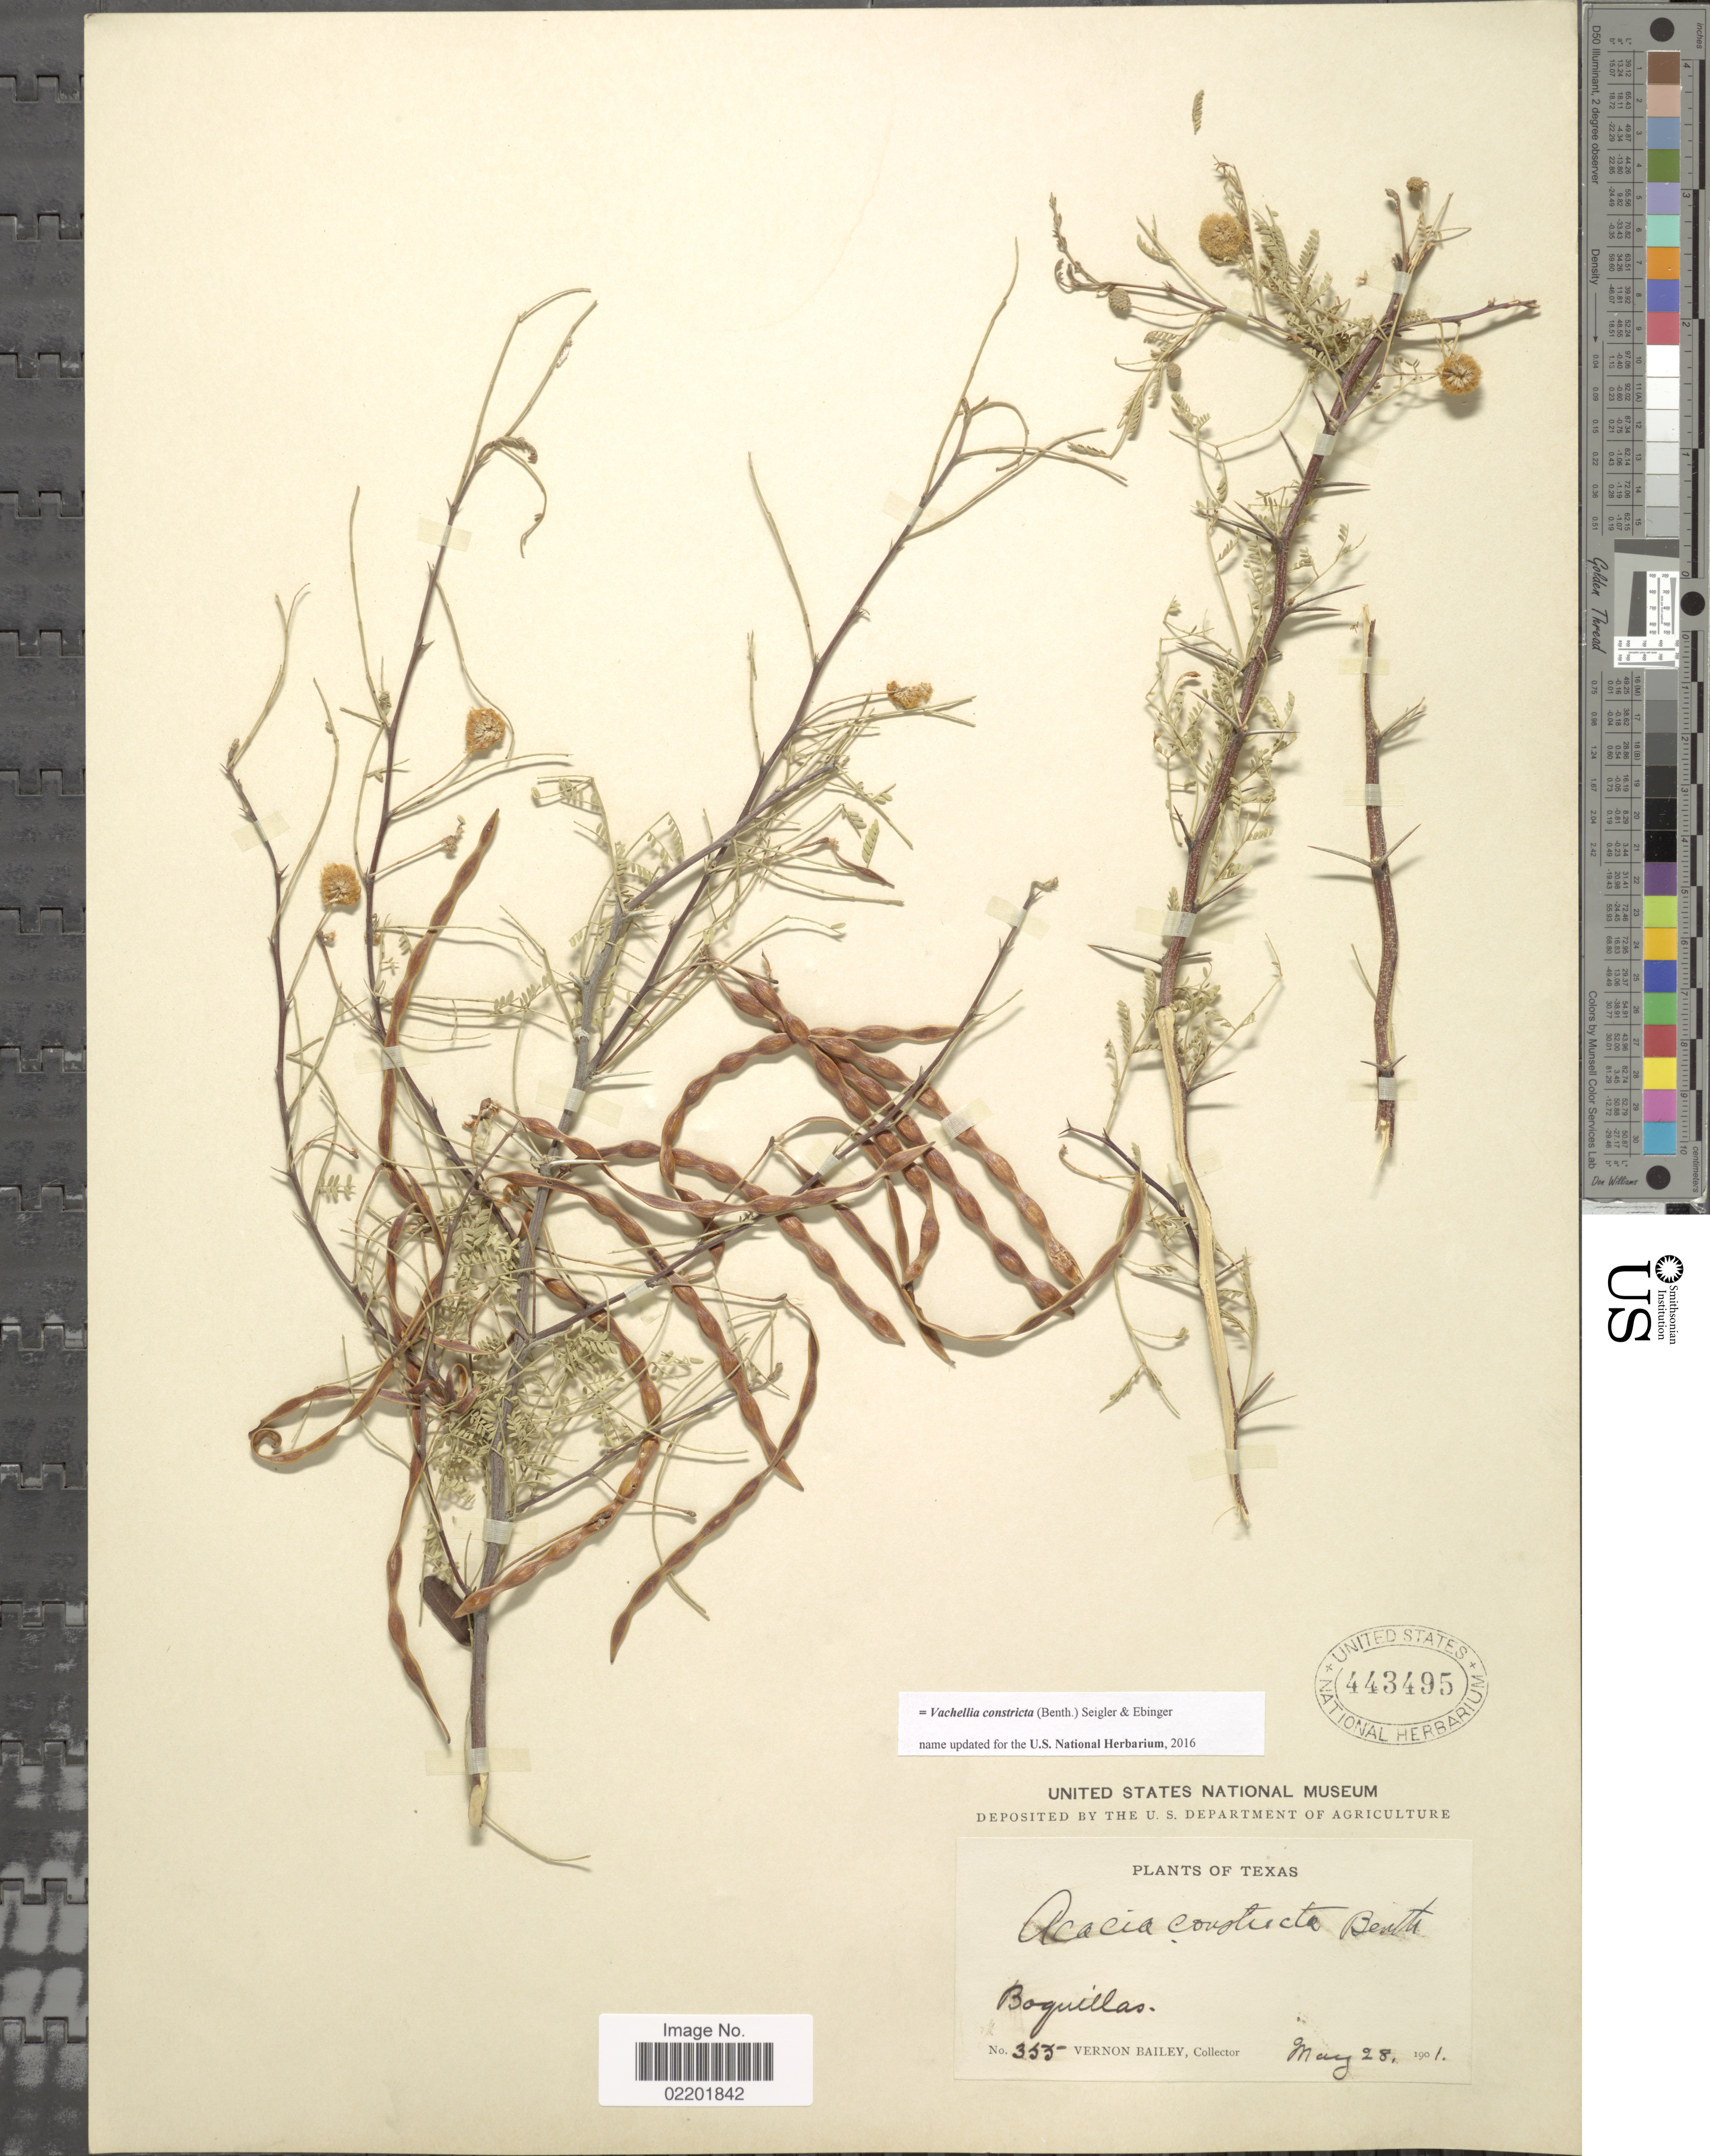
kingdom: Plantae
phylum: Tracheophyta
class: Magnoliopsida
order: Fabales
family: Fabaceae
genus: Vachellia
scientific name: Vachellia constricta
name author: (Benth.) Seigler & Ebinger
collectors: V. O. Bailey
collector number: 355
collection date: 1901-05-28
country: United States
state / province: Texas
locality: Boquillas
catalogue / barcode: US 443495